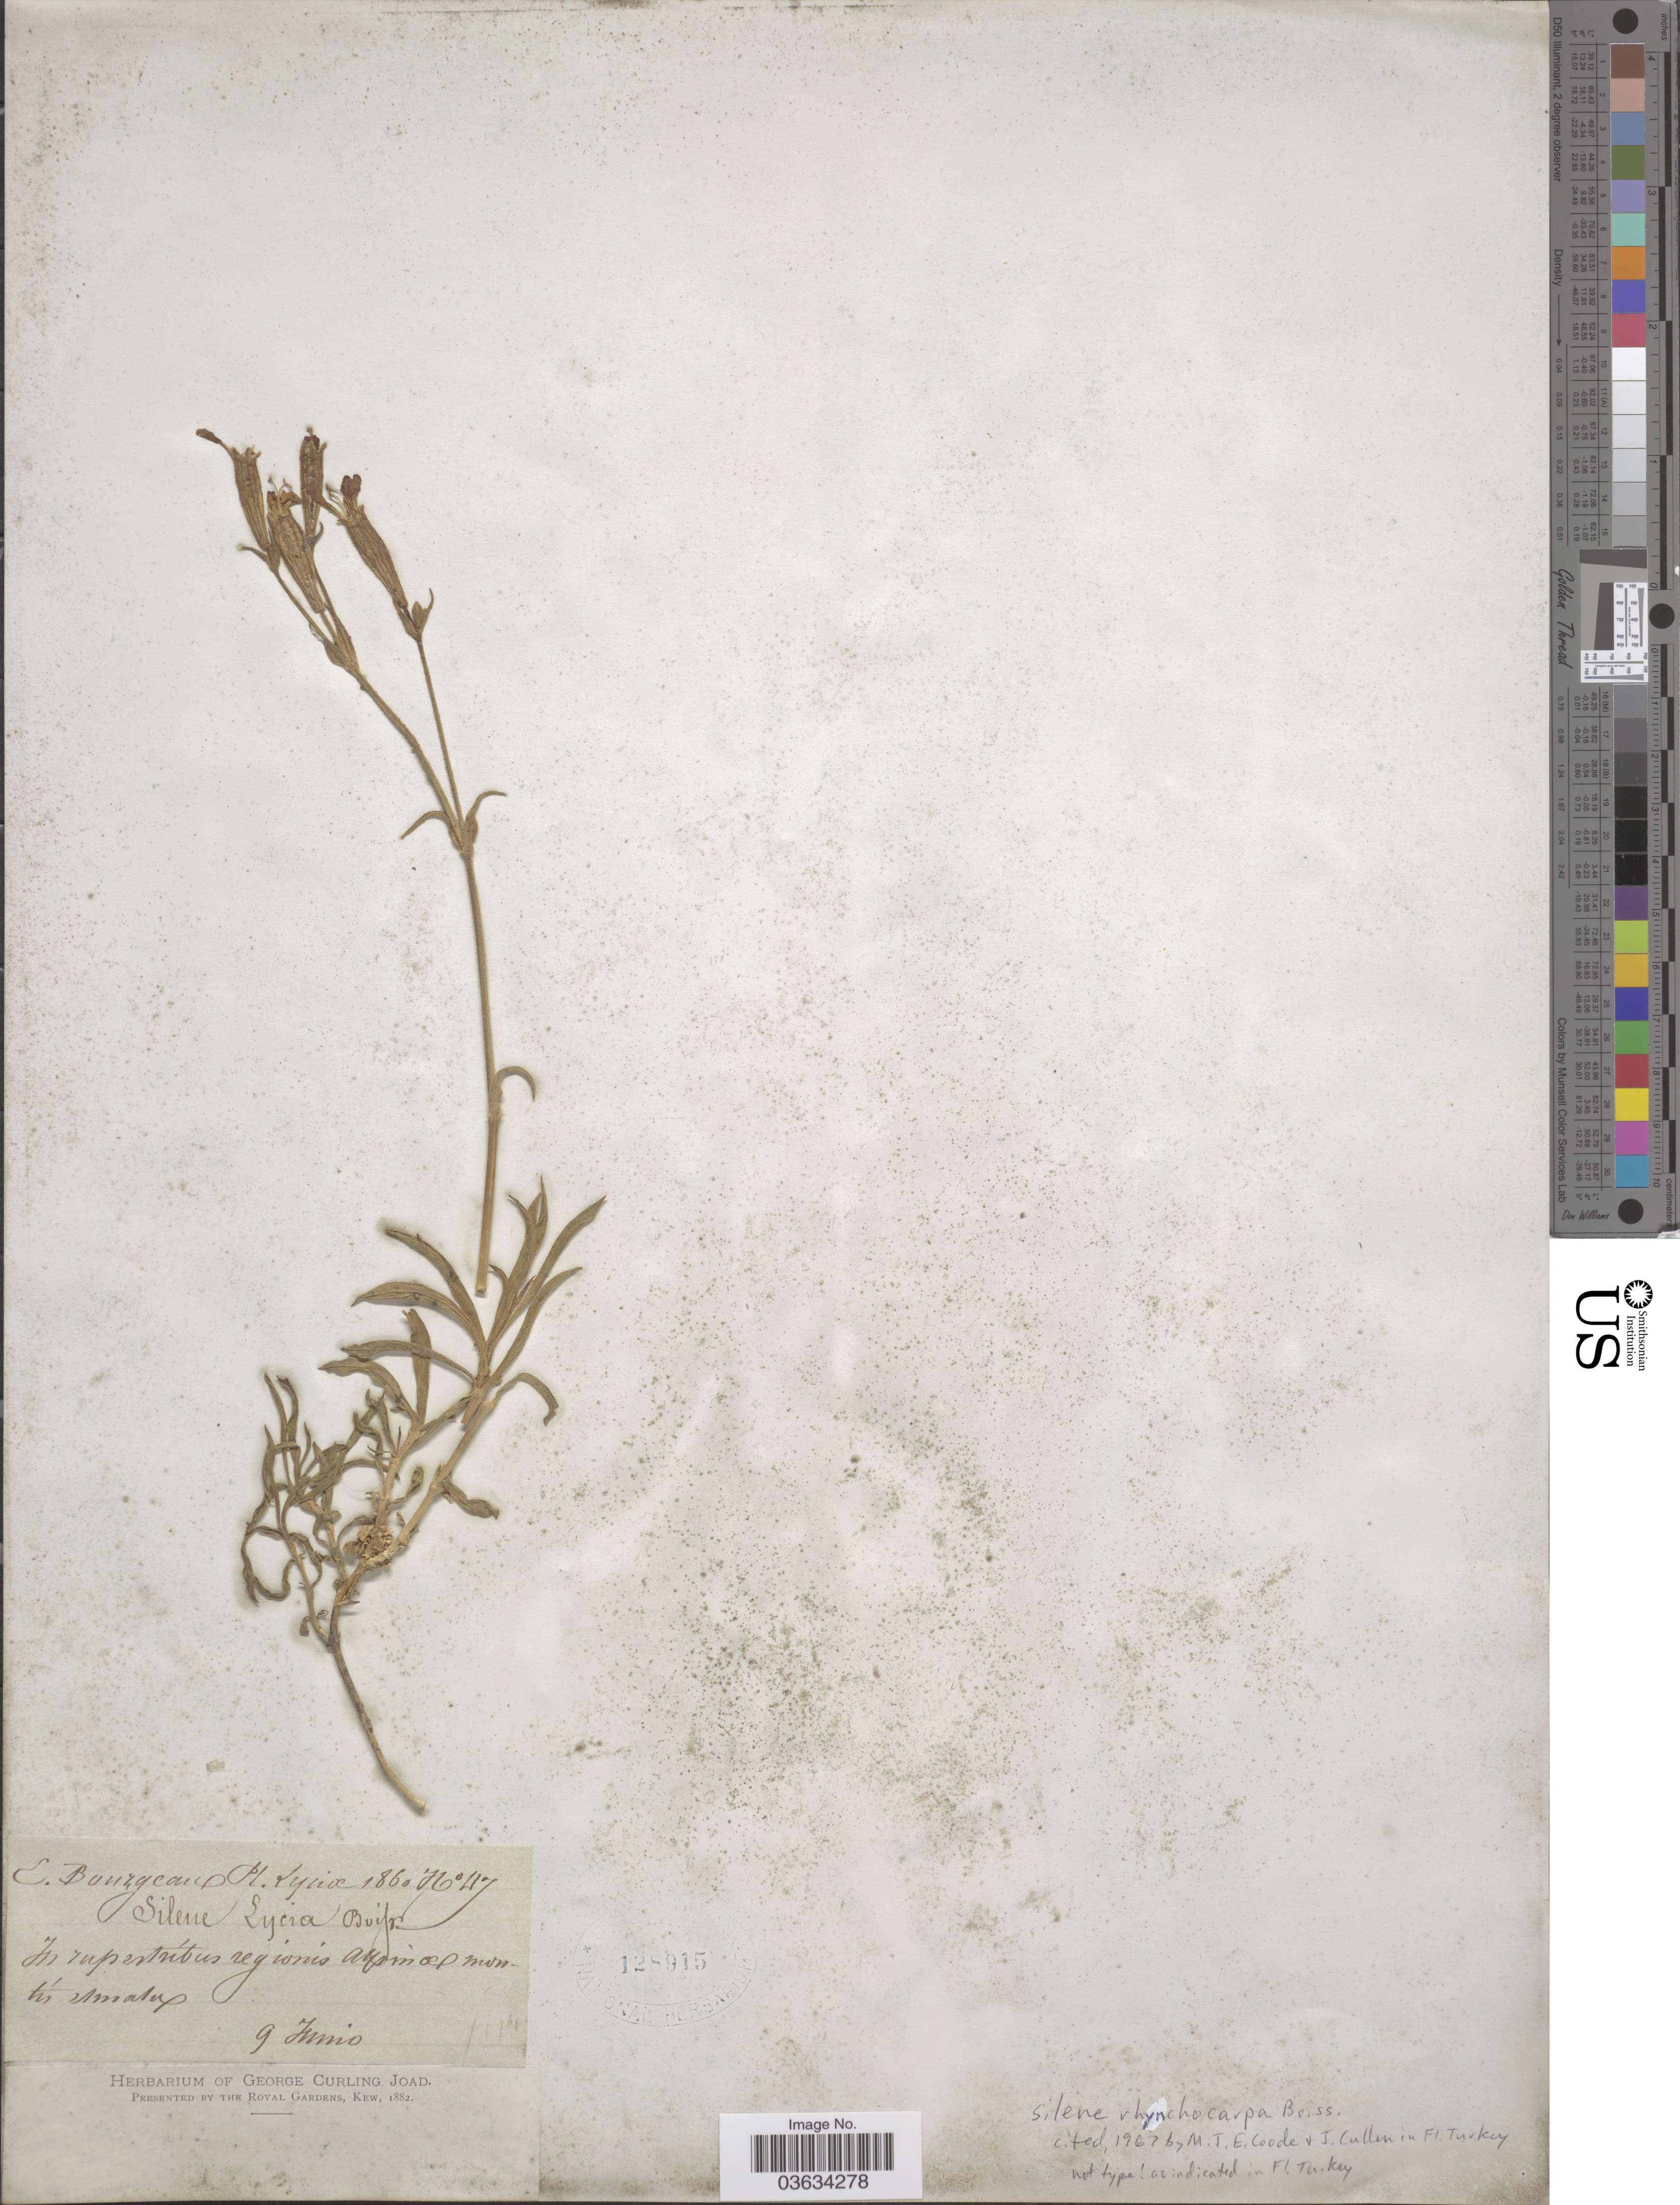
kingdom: Plantae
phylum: Tracheophyta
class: Magnoliopsida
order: Caryophyllales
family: Caryophyllaceae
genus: Silene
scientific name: Silene rhynchocarpa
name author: Boiss.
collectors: C. Bourgeau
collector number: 47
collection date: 1860-06-09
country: Turkey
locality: Lyciæ. In rupestribus regionis ayomioel [interpreted] montis Amalax [interpreted].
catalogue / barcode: US 128915